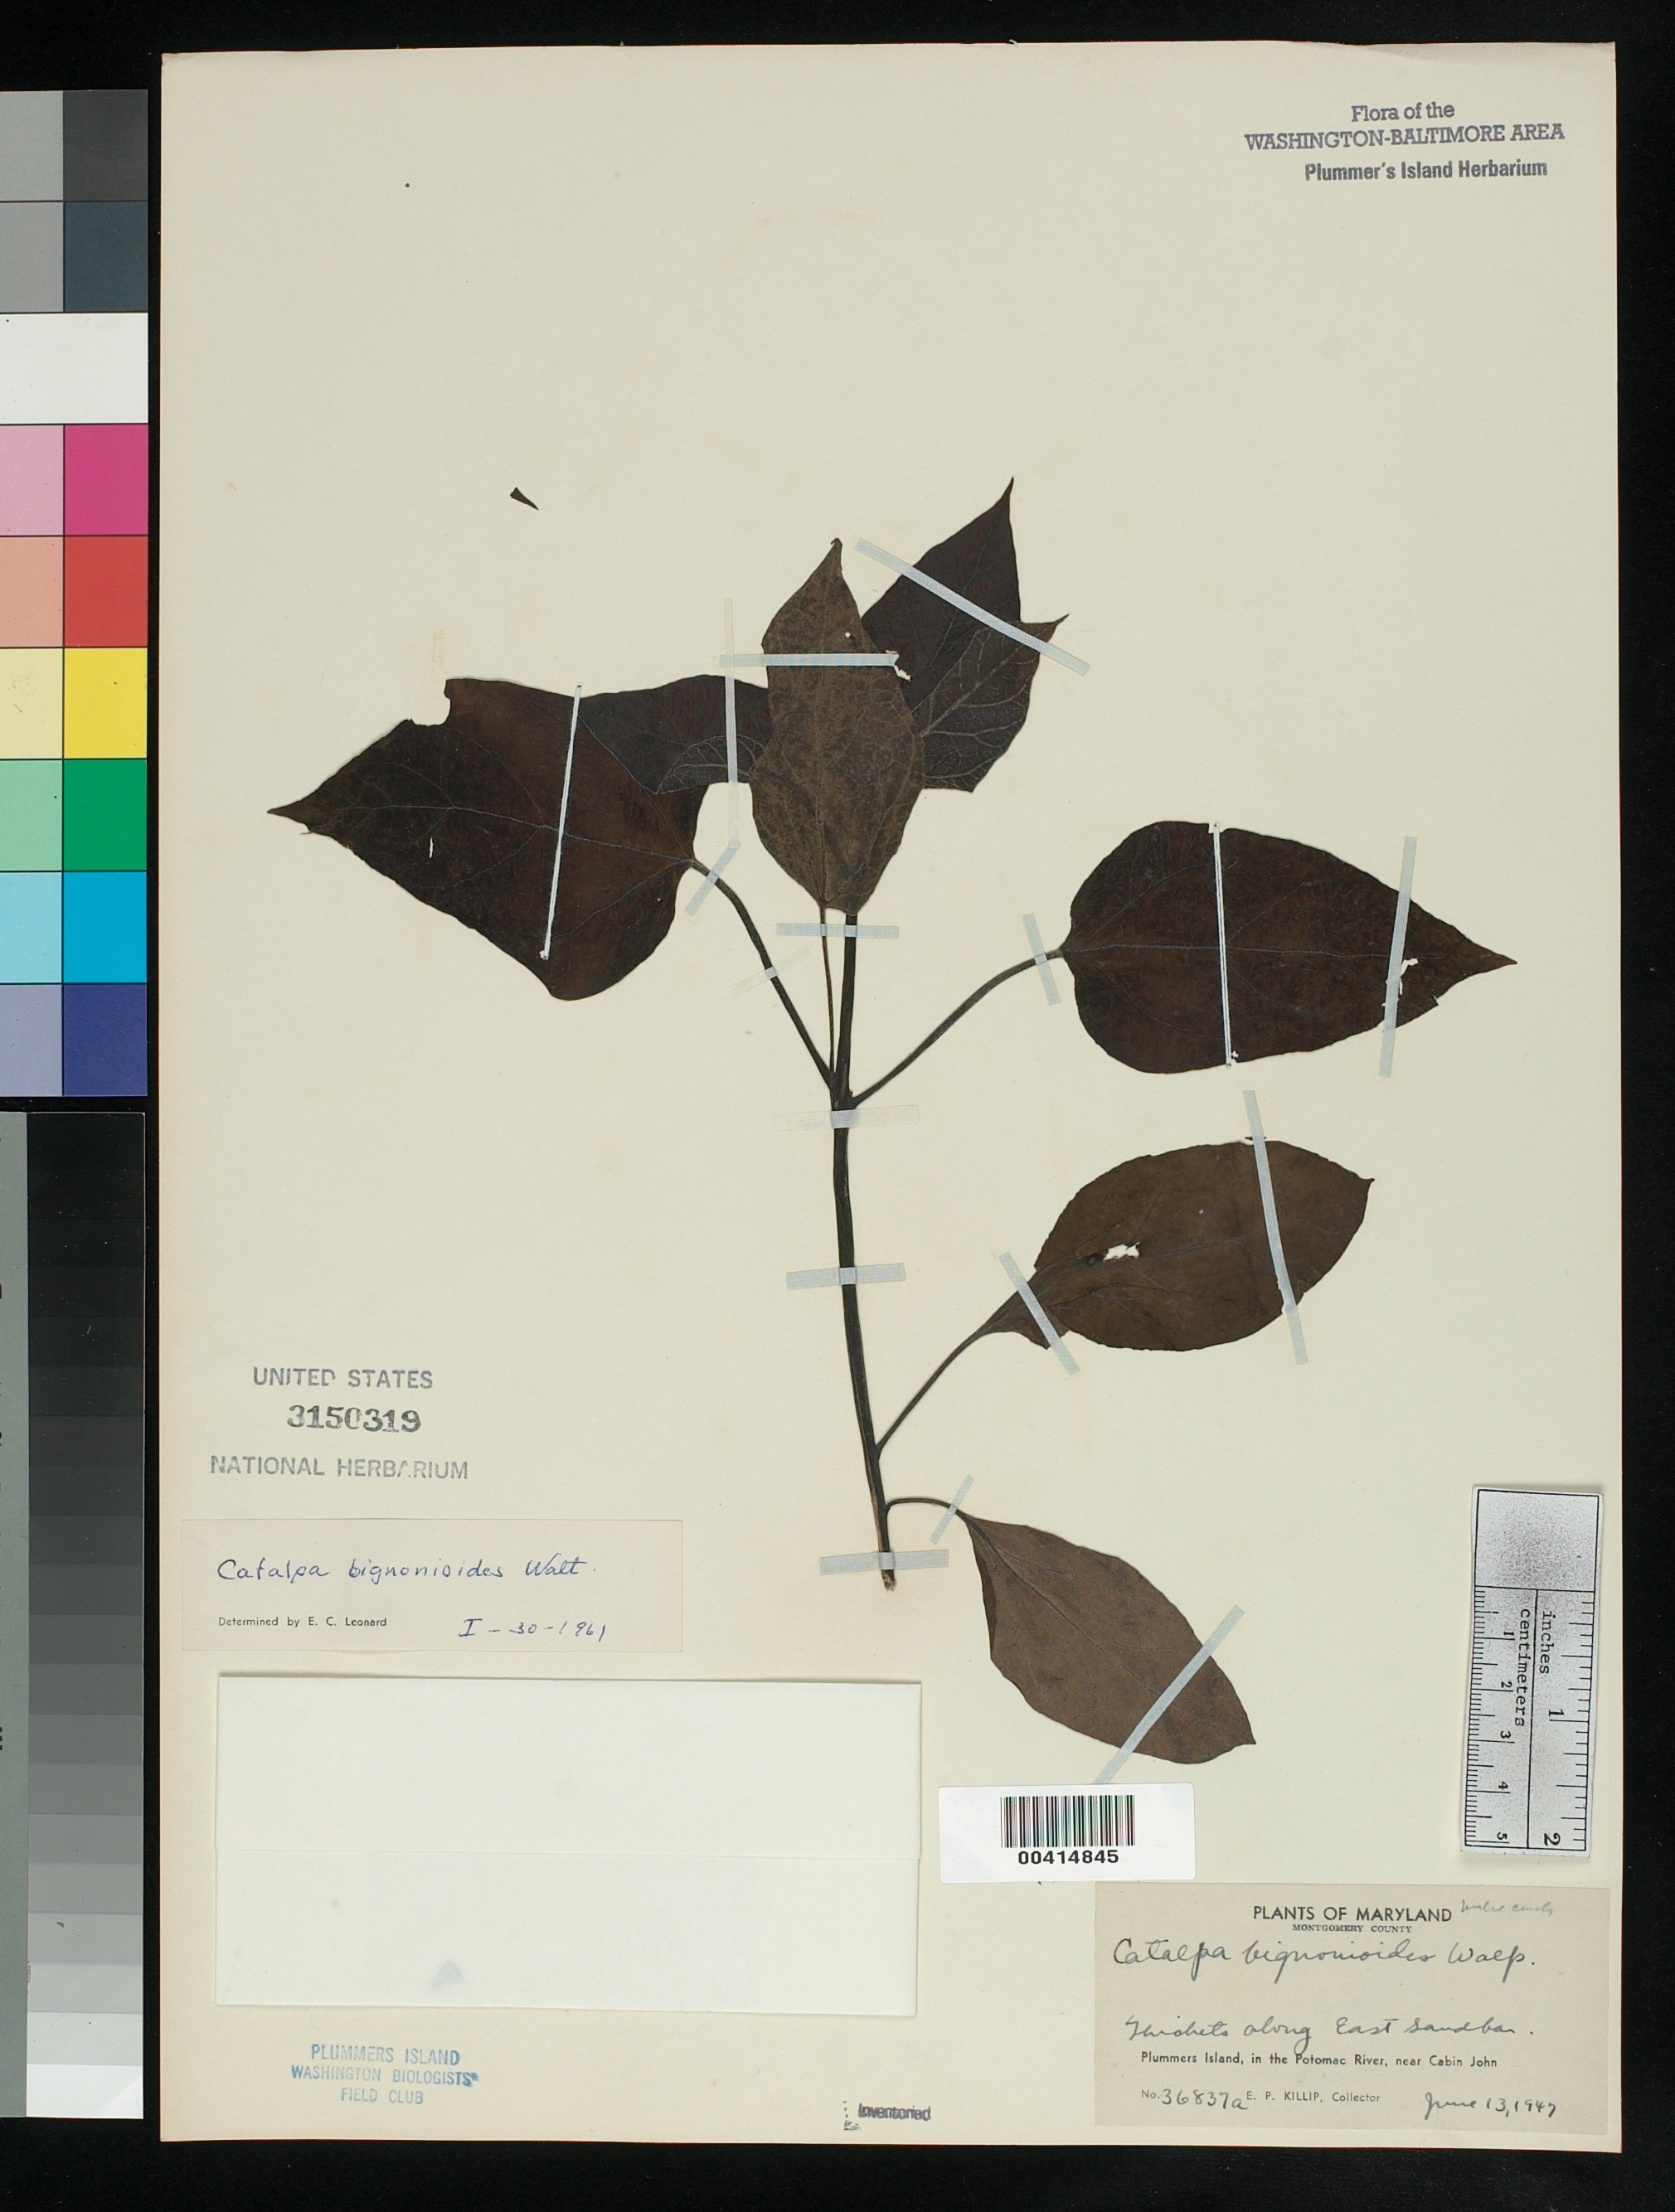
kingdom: Plantae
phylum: Tracheophyta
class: Magnoliopsida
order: Lamiales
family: Bignoniaceae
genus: Catalpa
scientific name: Catalpa bignonioides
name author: Walter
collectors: E. P. Killip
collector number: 36837A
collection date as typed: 13 Jun 1947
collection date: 1947-06-13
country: United States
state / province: Maryland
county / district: Montgomery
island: Plummers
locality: Plummer's Island; along east sandbar C. & O. Canal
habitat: Thickets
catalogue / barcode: US 3150319